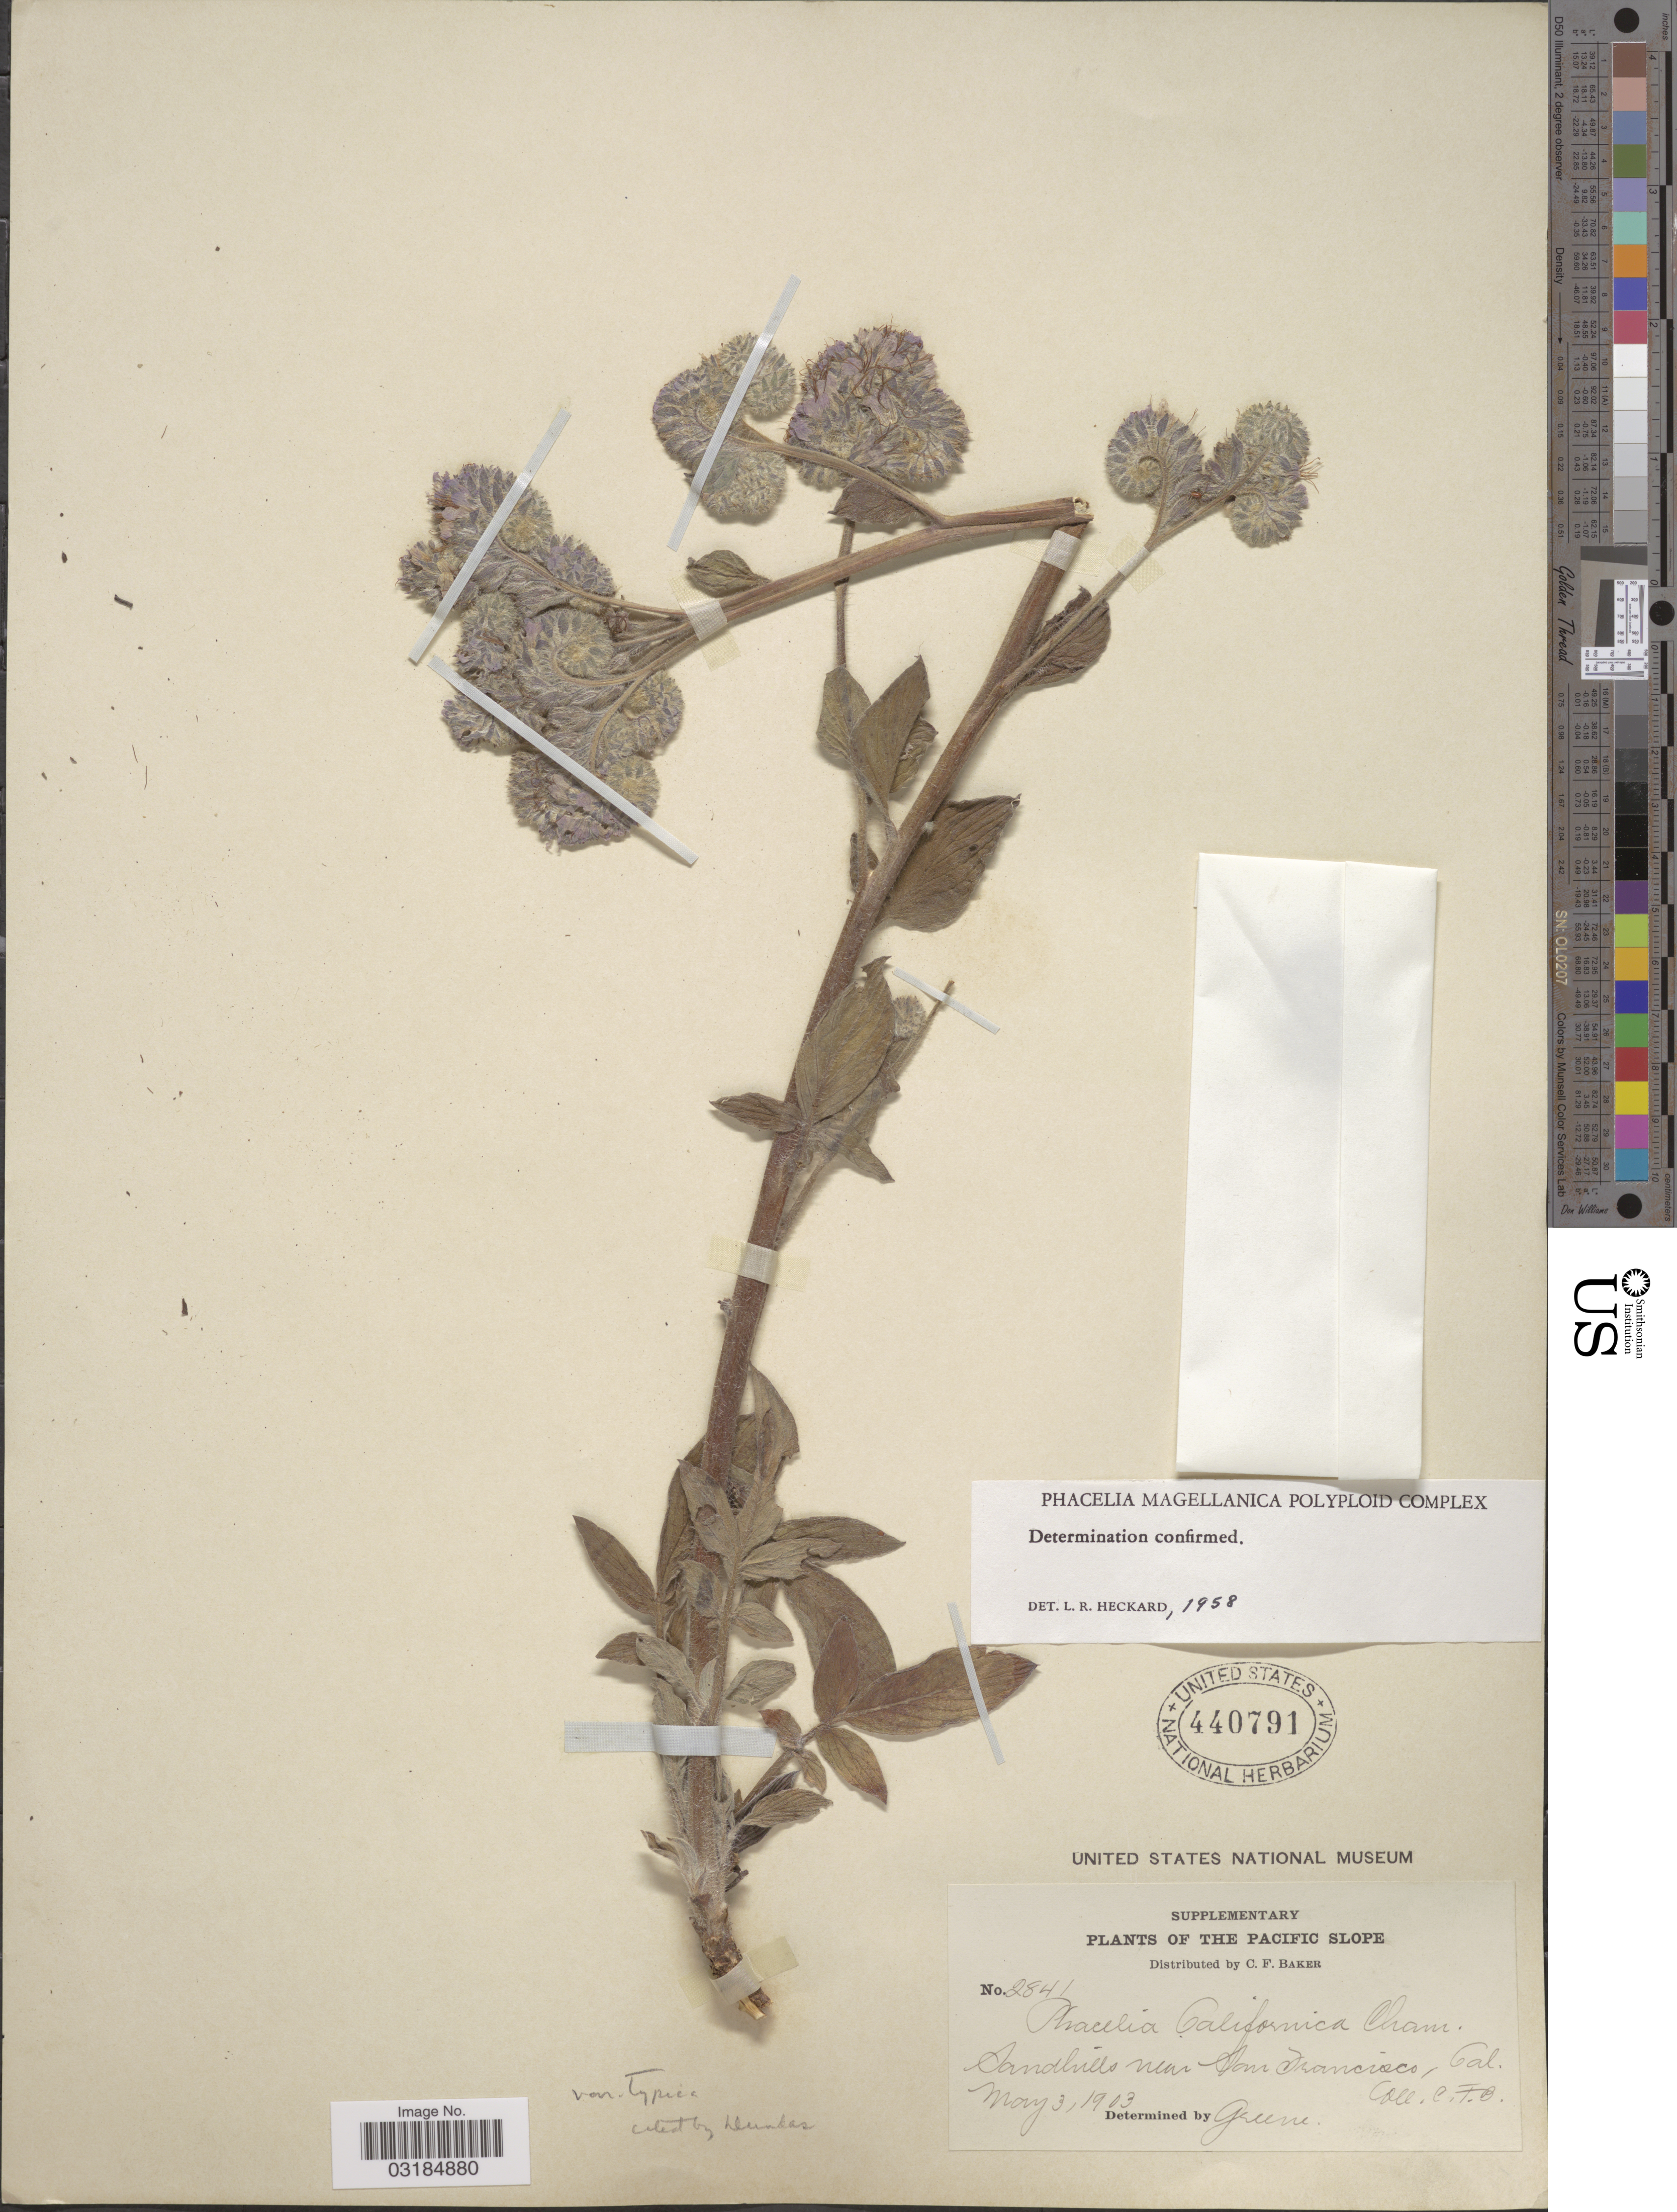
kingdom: Plantae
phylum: Tracheophyta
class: Magnoliopsida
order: Boraginales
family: Hydrophyllaceae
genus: Phacelia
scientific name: Phacelia californica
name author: Cham.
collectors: C. F. Baker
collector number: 2841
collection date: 1903-05-03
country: United States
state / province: California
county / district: San Francisco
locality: Pacific Slope. Sandhills near San Francisco.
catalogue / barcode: US 440791